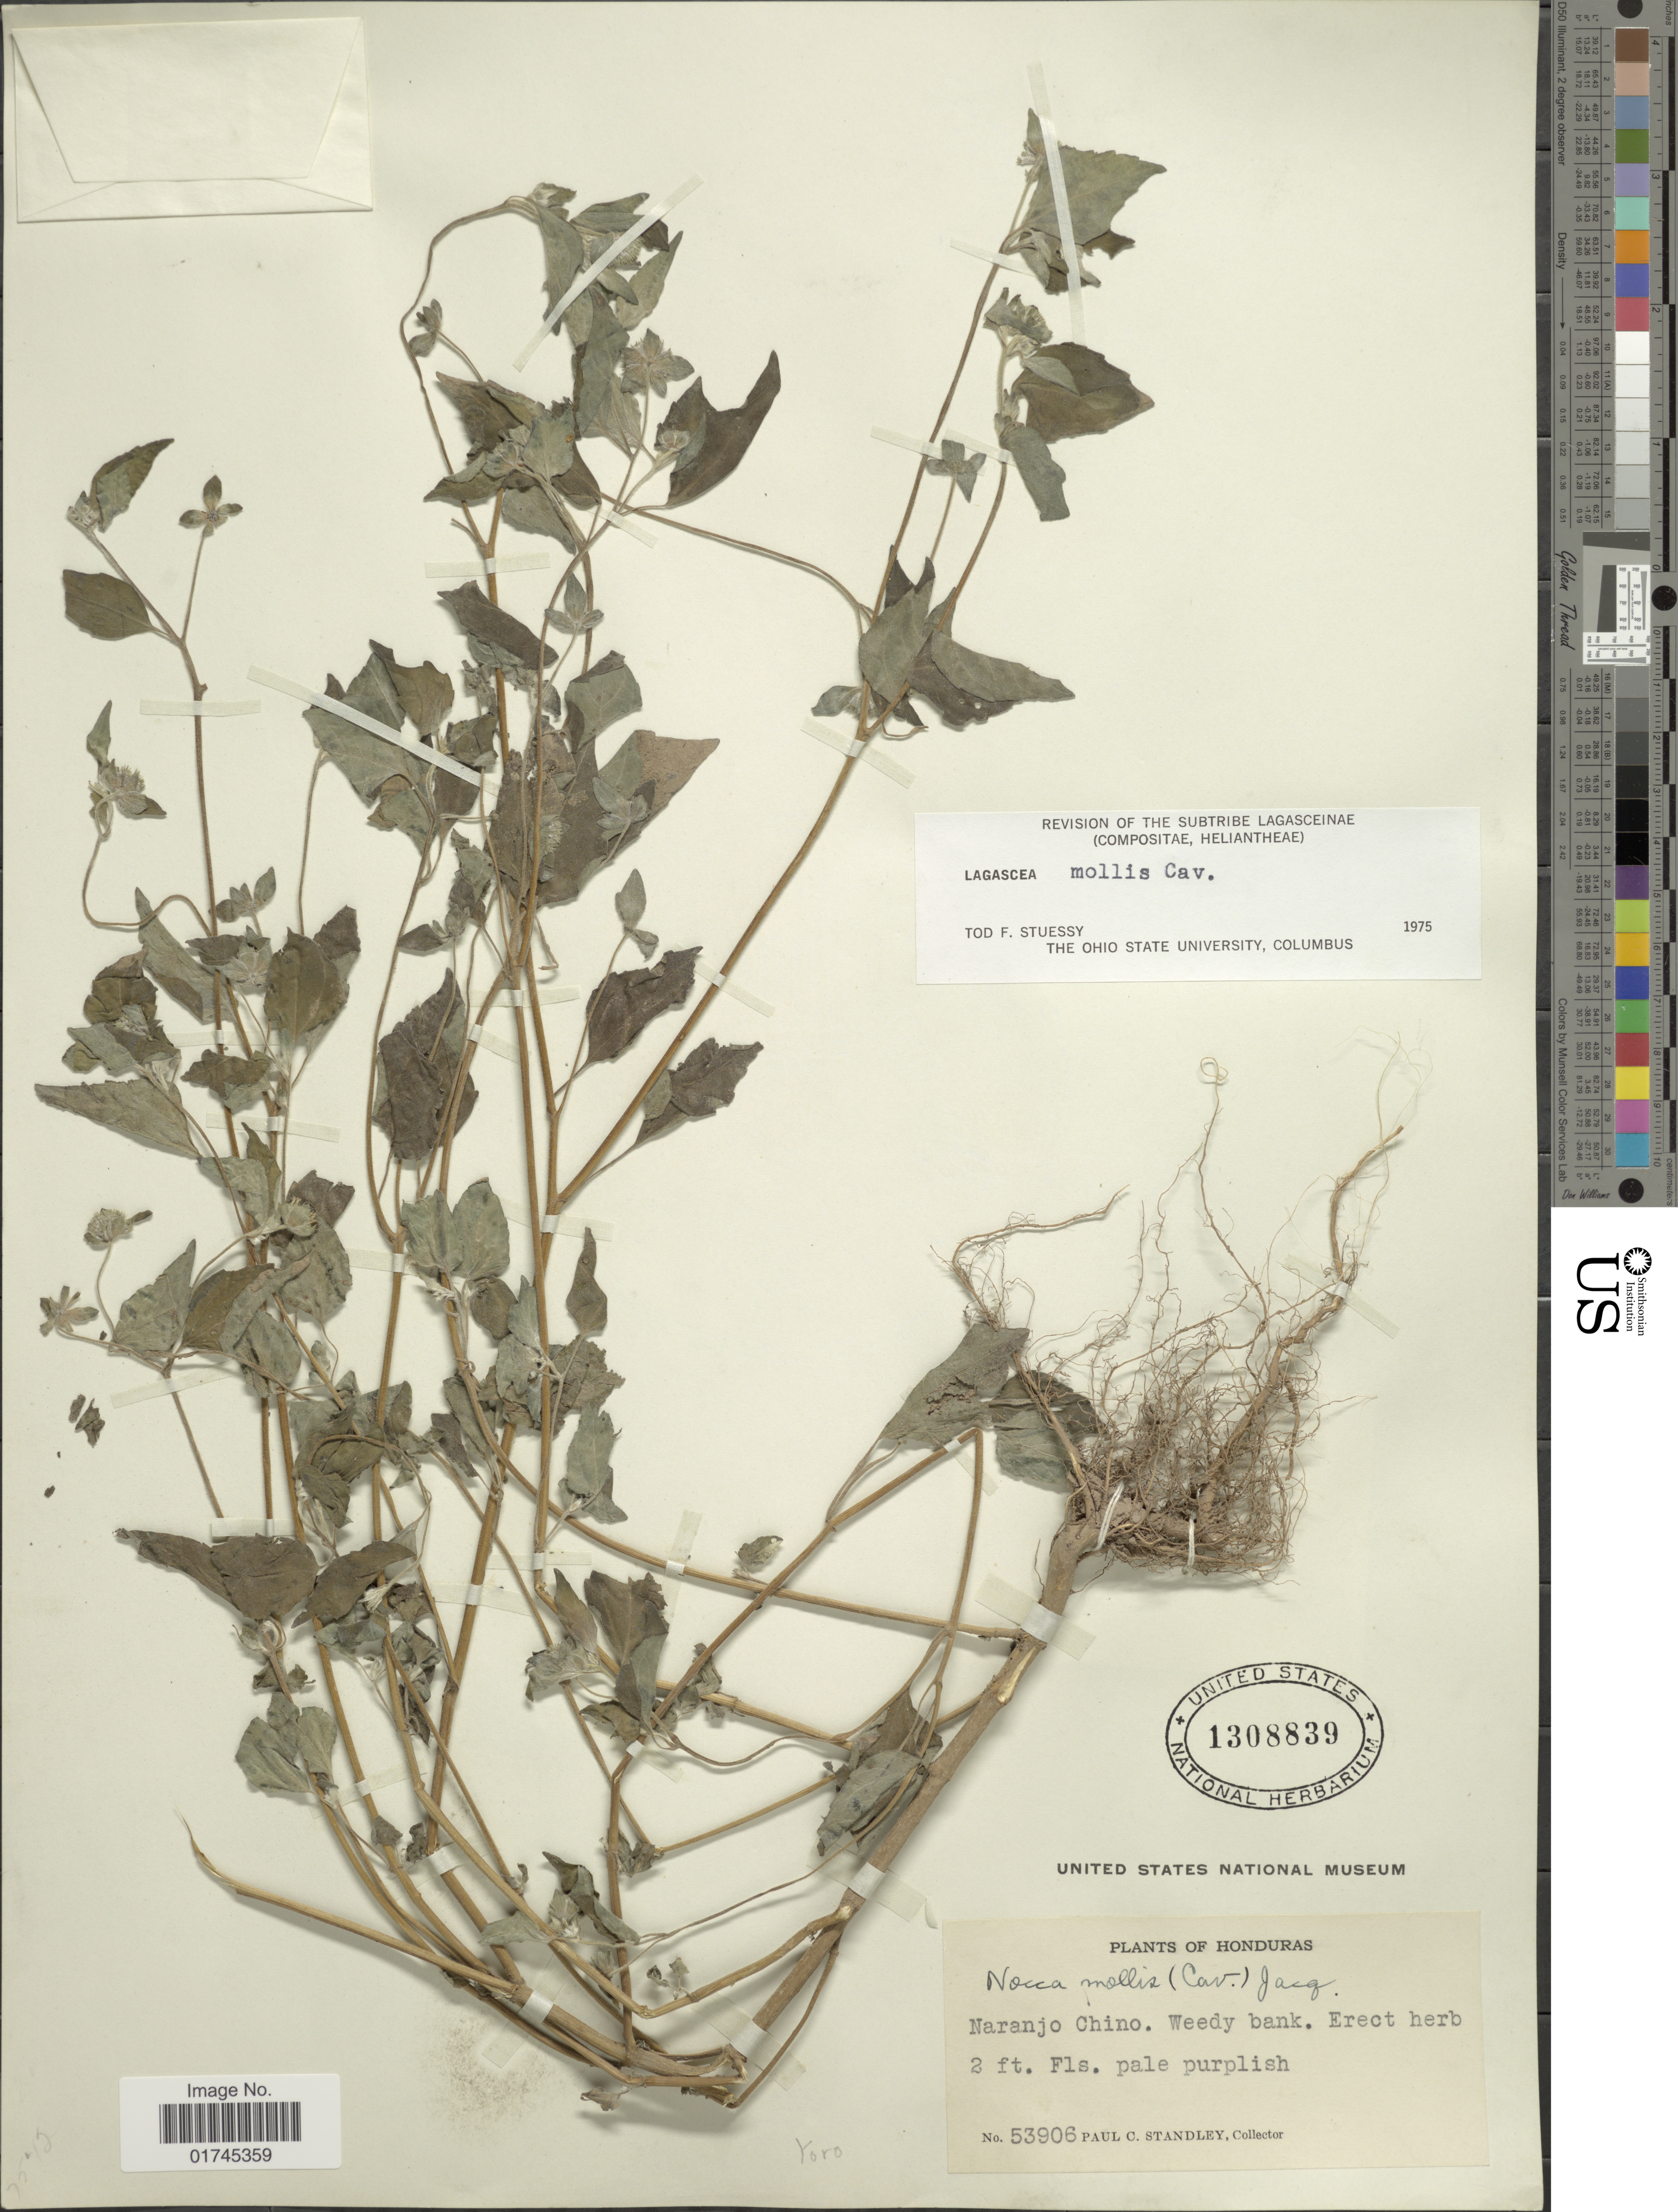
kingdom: Plantae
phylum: Tracheophyta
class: Magnoliopsida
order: Asterales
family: Asteraceae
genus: Lagascea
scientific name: Lagascea mollis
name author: Cav.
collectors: P. C. Standley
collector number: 53906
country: Honduras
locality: Naranjo Chino, weedy bank.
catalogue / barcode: US 1308839